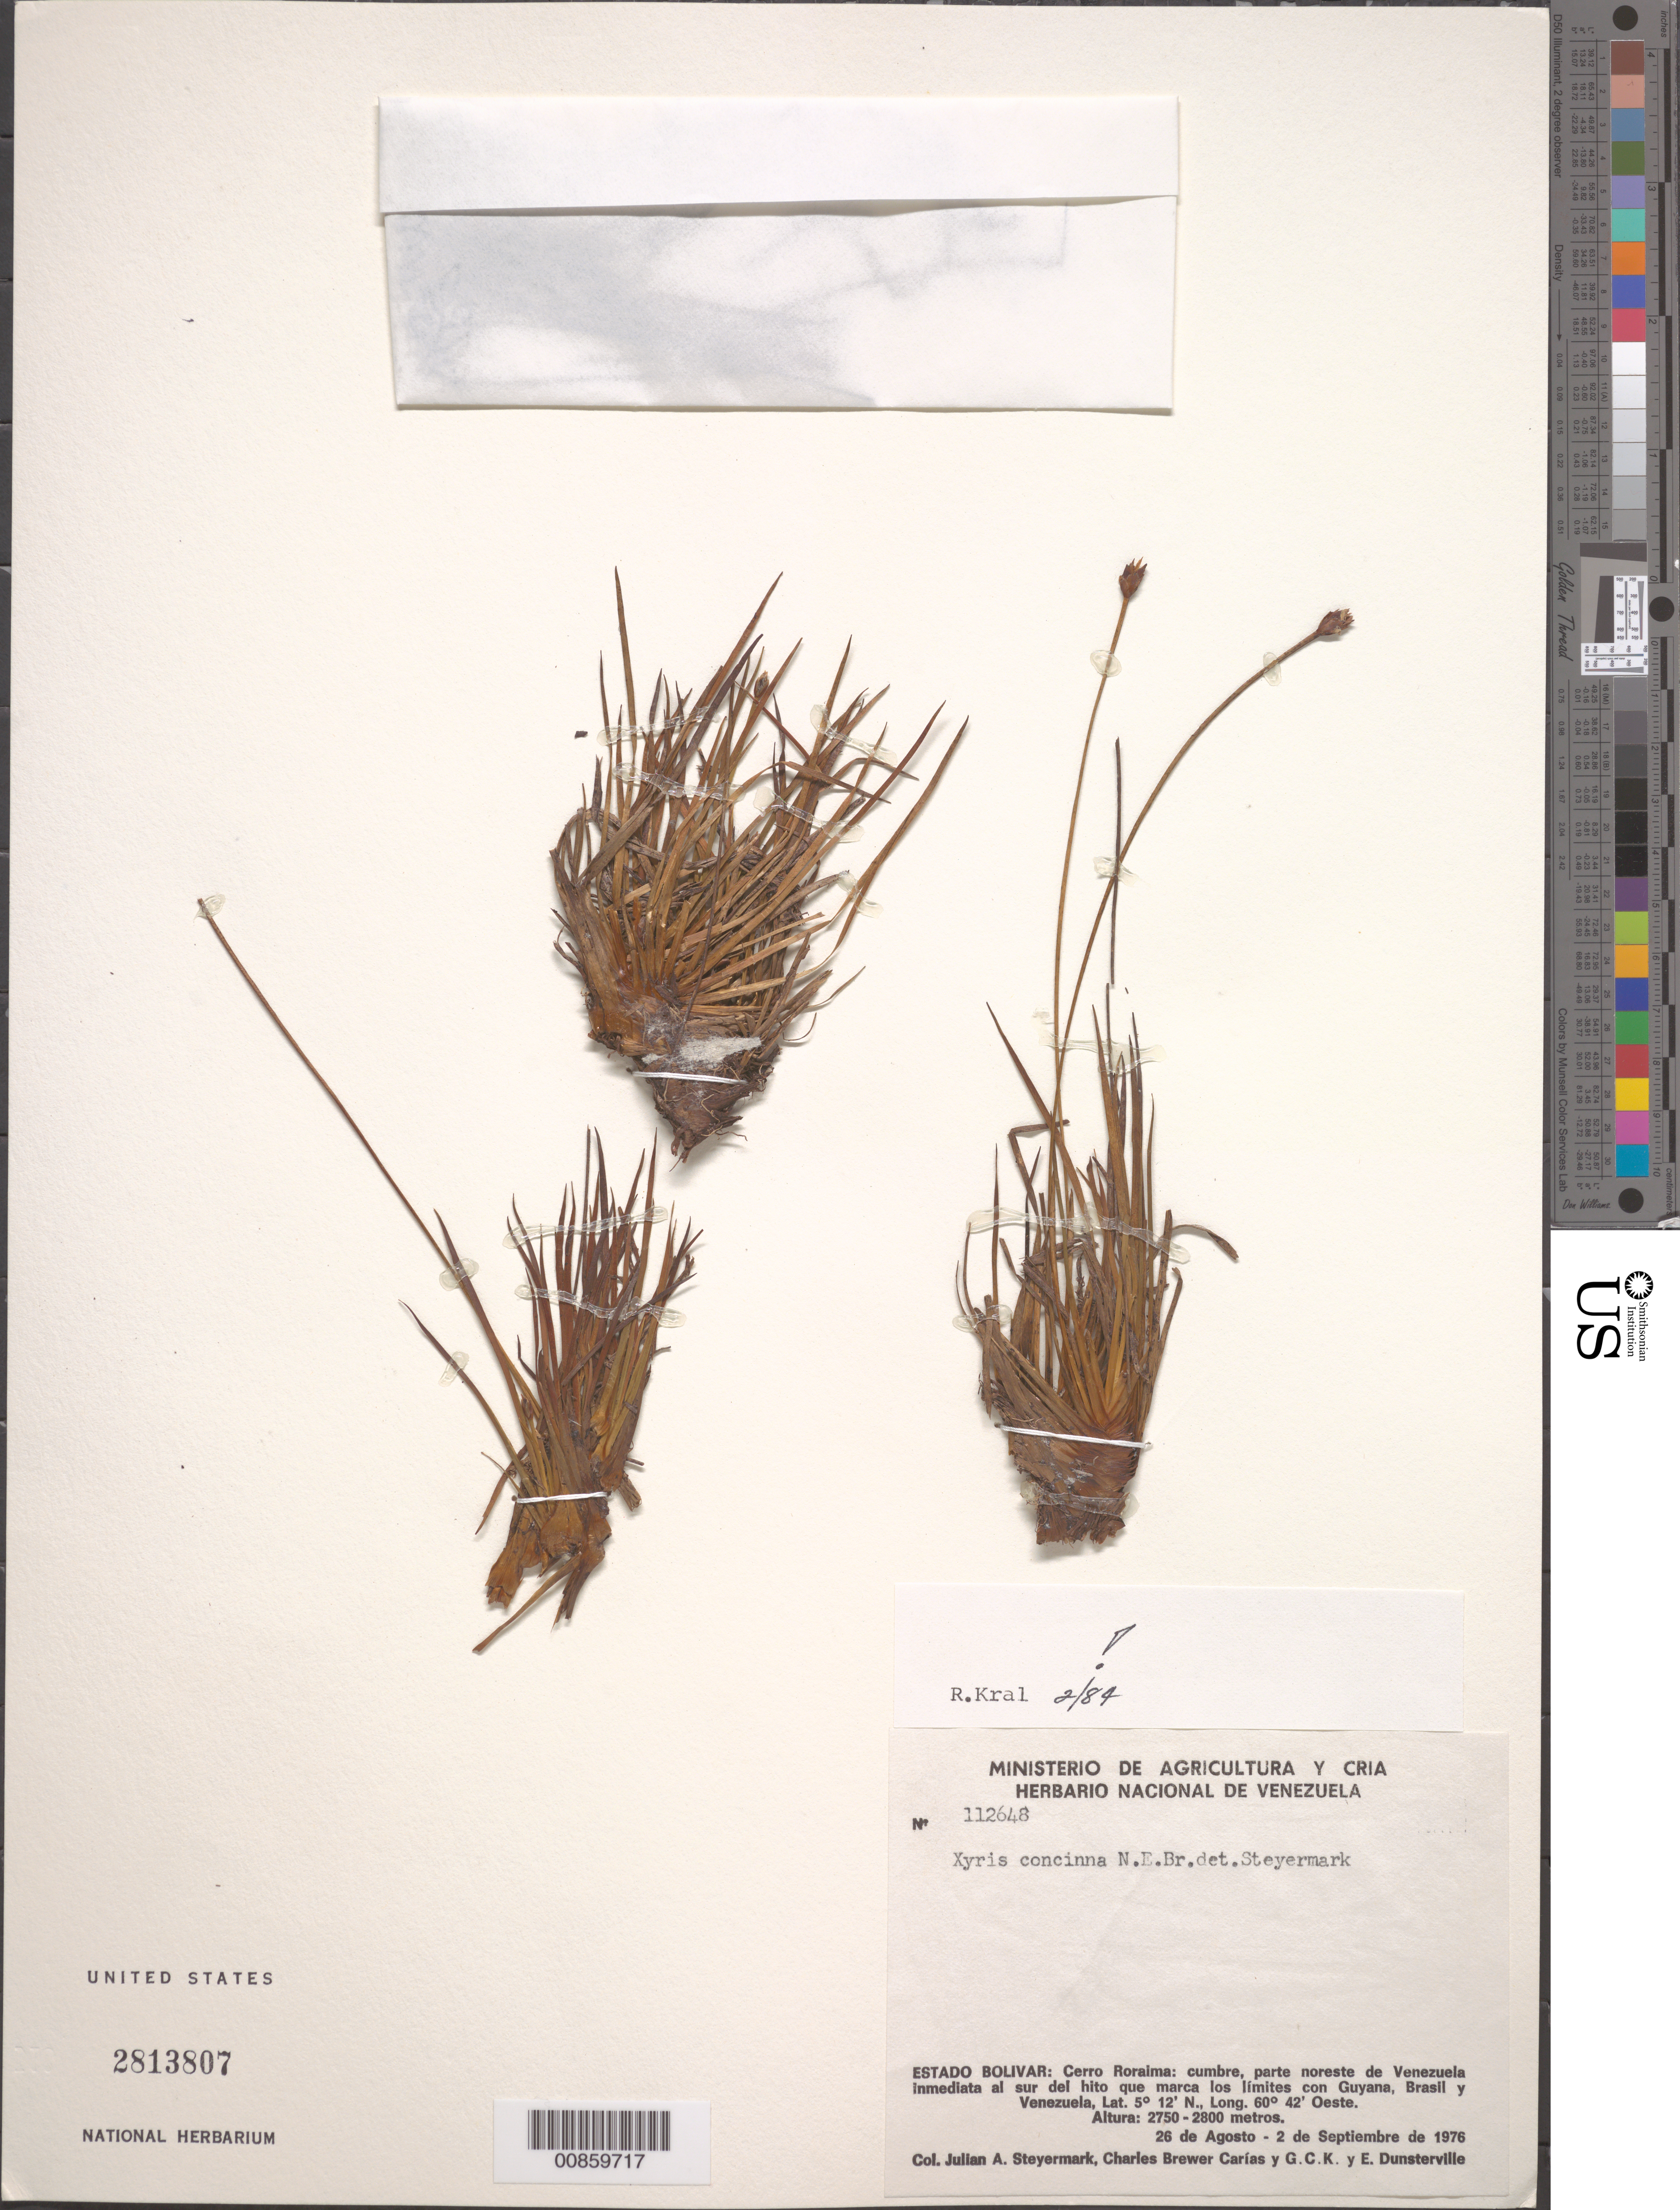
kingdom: Plantae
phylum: Tracheophyta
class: Liliopsida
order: Poales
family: Xyridaceae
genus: Xyris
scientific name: Xyris concinna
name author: N.E. Br.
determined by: Kral, Robert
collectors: J. Steyermark, C. Brewer-Carias, G. C. K. Dunsterville & E. Dunsterville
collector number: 112648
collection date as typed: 26-Aug-76 to 2-Sep-76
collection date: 1976-08-26/1976-09-02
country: Venezuela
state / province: Bolívar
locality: Cerro Roraima: cumbre, parte NO de Venezuela immediata al sur del hito que marca los limites con Guyana, Brasil y Venezuela, in "El Valle", headwaters of Río Arabapó.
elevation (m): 2750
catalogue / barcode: US 2813807